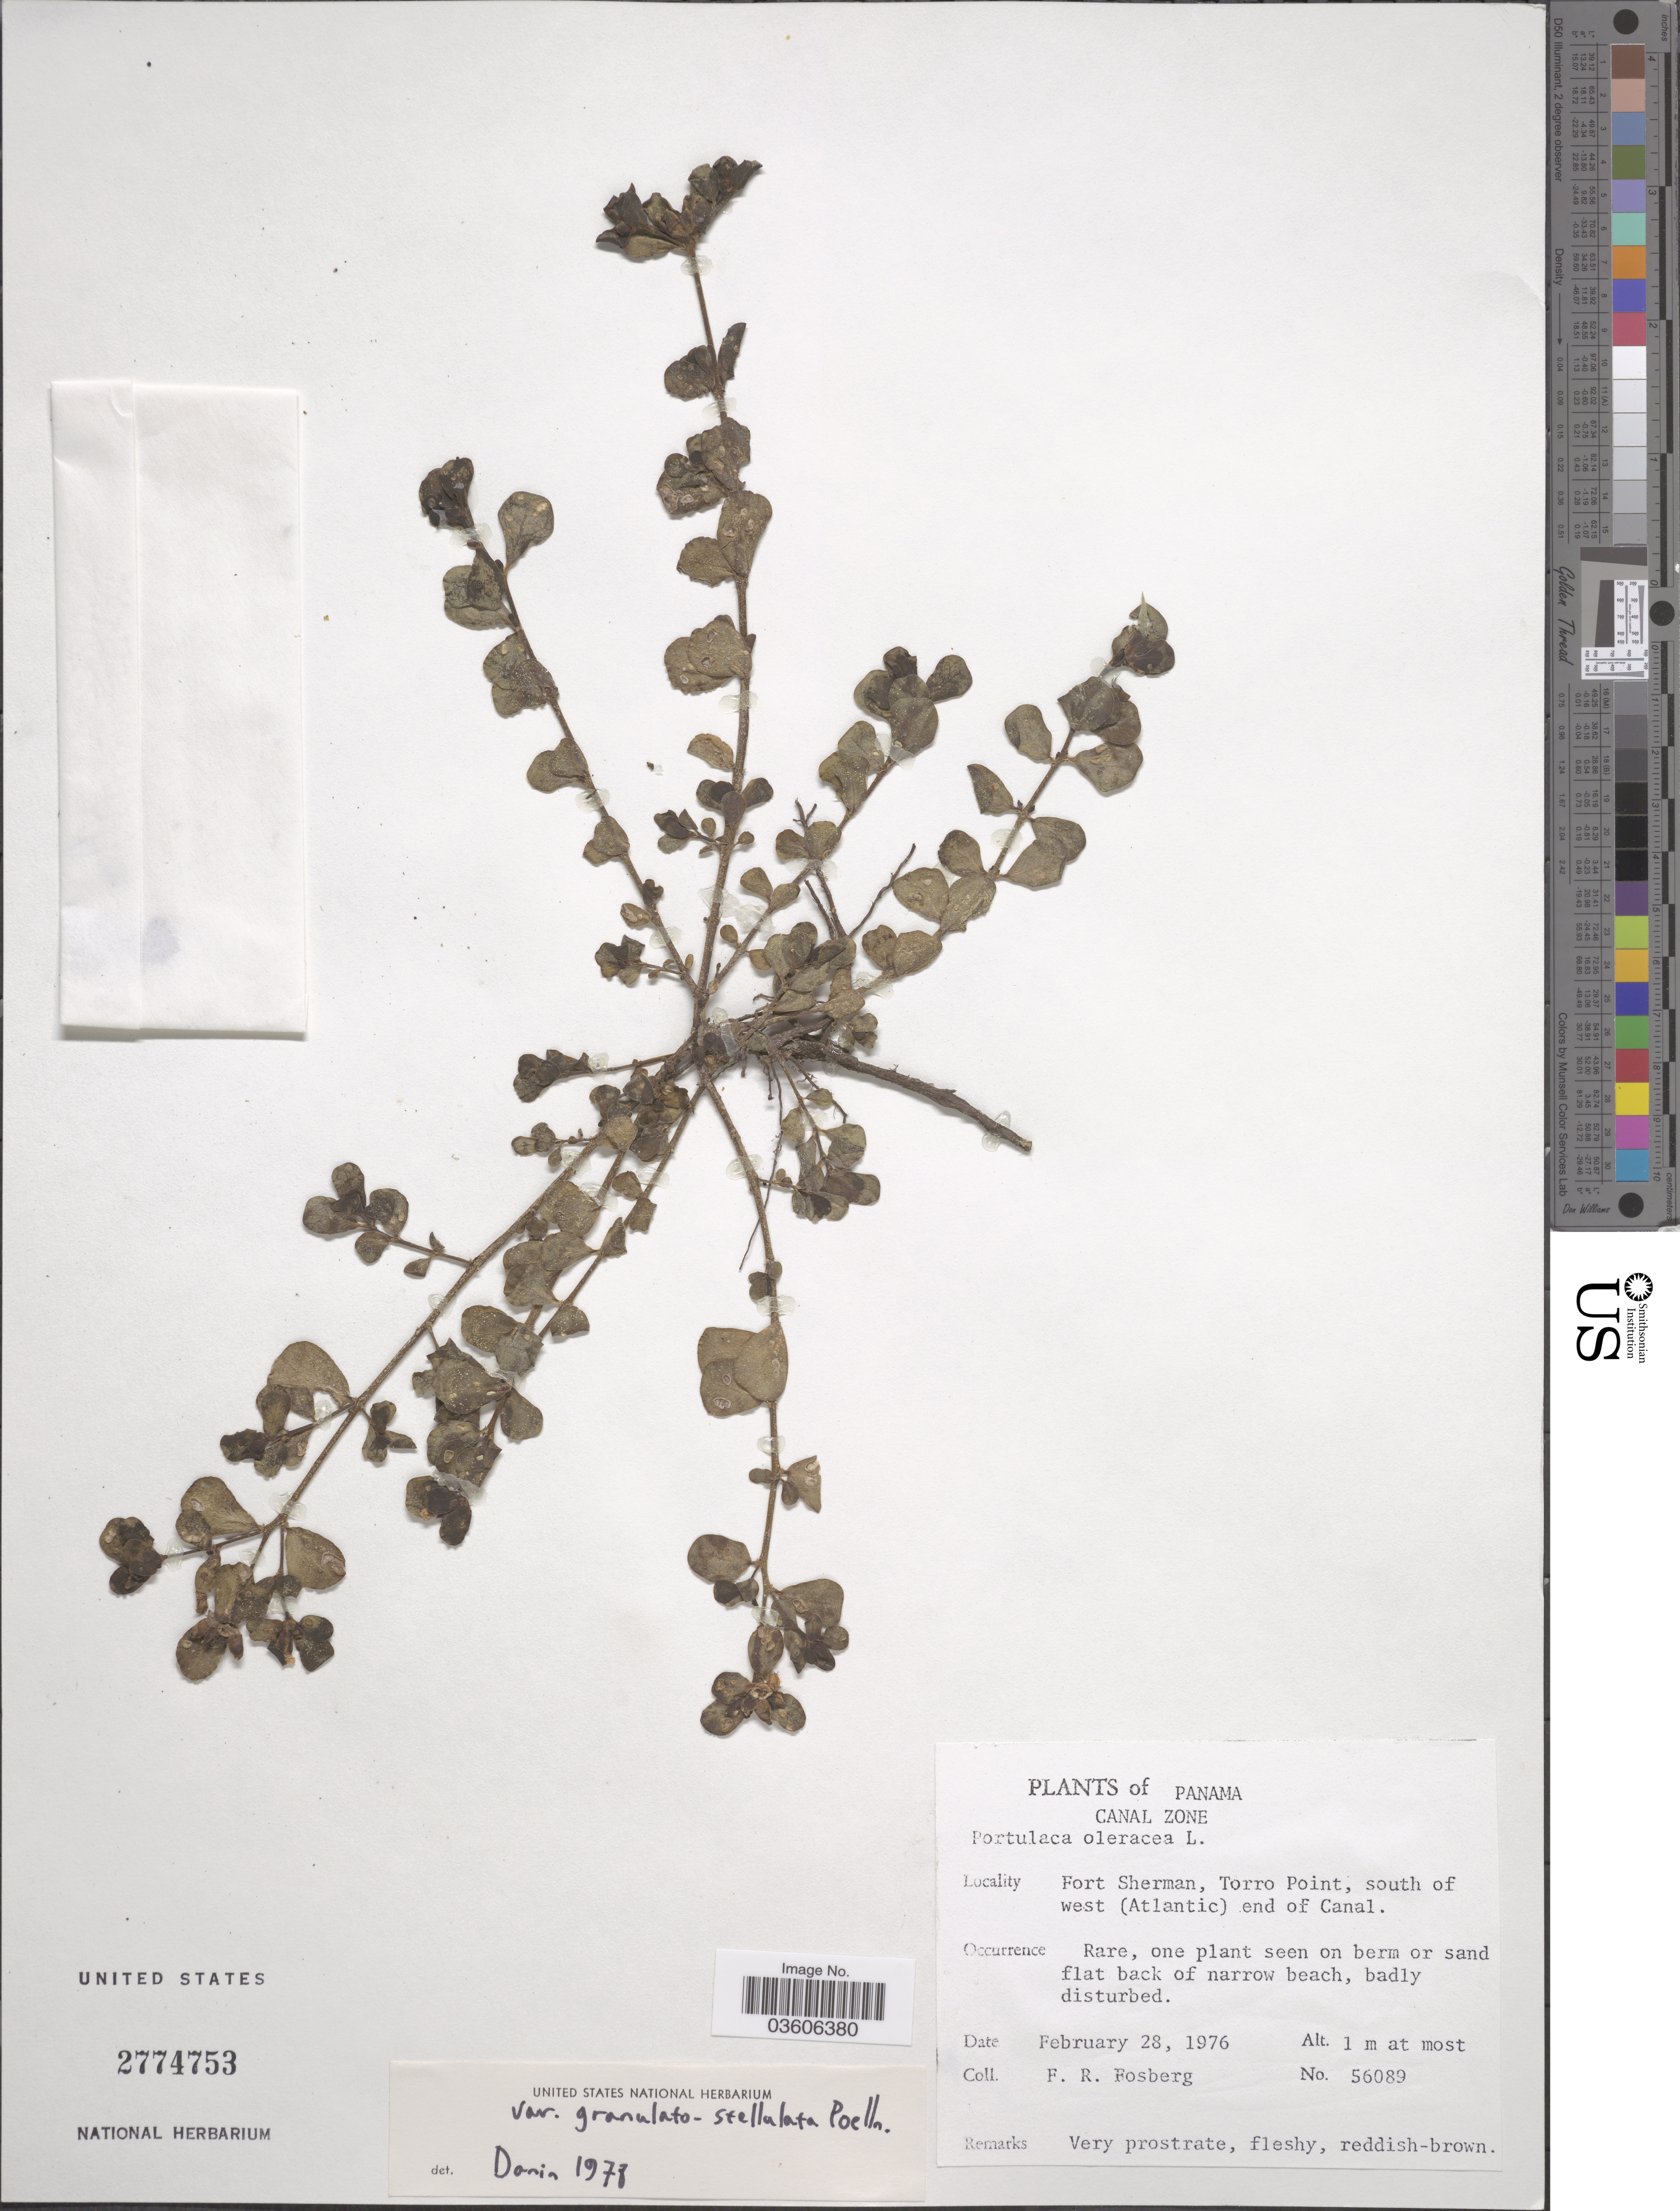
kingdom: Plantae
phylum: Tracheophyta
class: Magnoliopsida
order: Caryophyllales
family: Portulacaceae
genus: Portulaca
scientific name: Portulaca oleracea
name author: L.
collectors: F. R. Fosberg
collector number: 56089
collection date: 1976-02-28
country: Panama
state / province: Colón / Panamá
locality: Canal Zone. Fort Sherman, Torro Point, south of west (Atlantic) end of Canal.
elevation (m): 1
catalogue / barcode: US 2774753